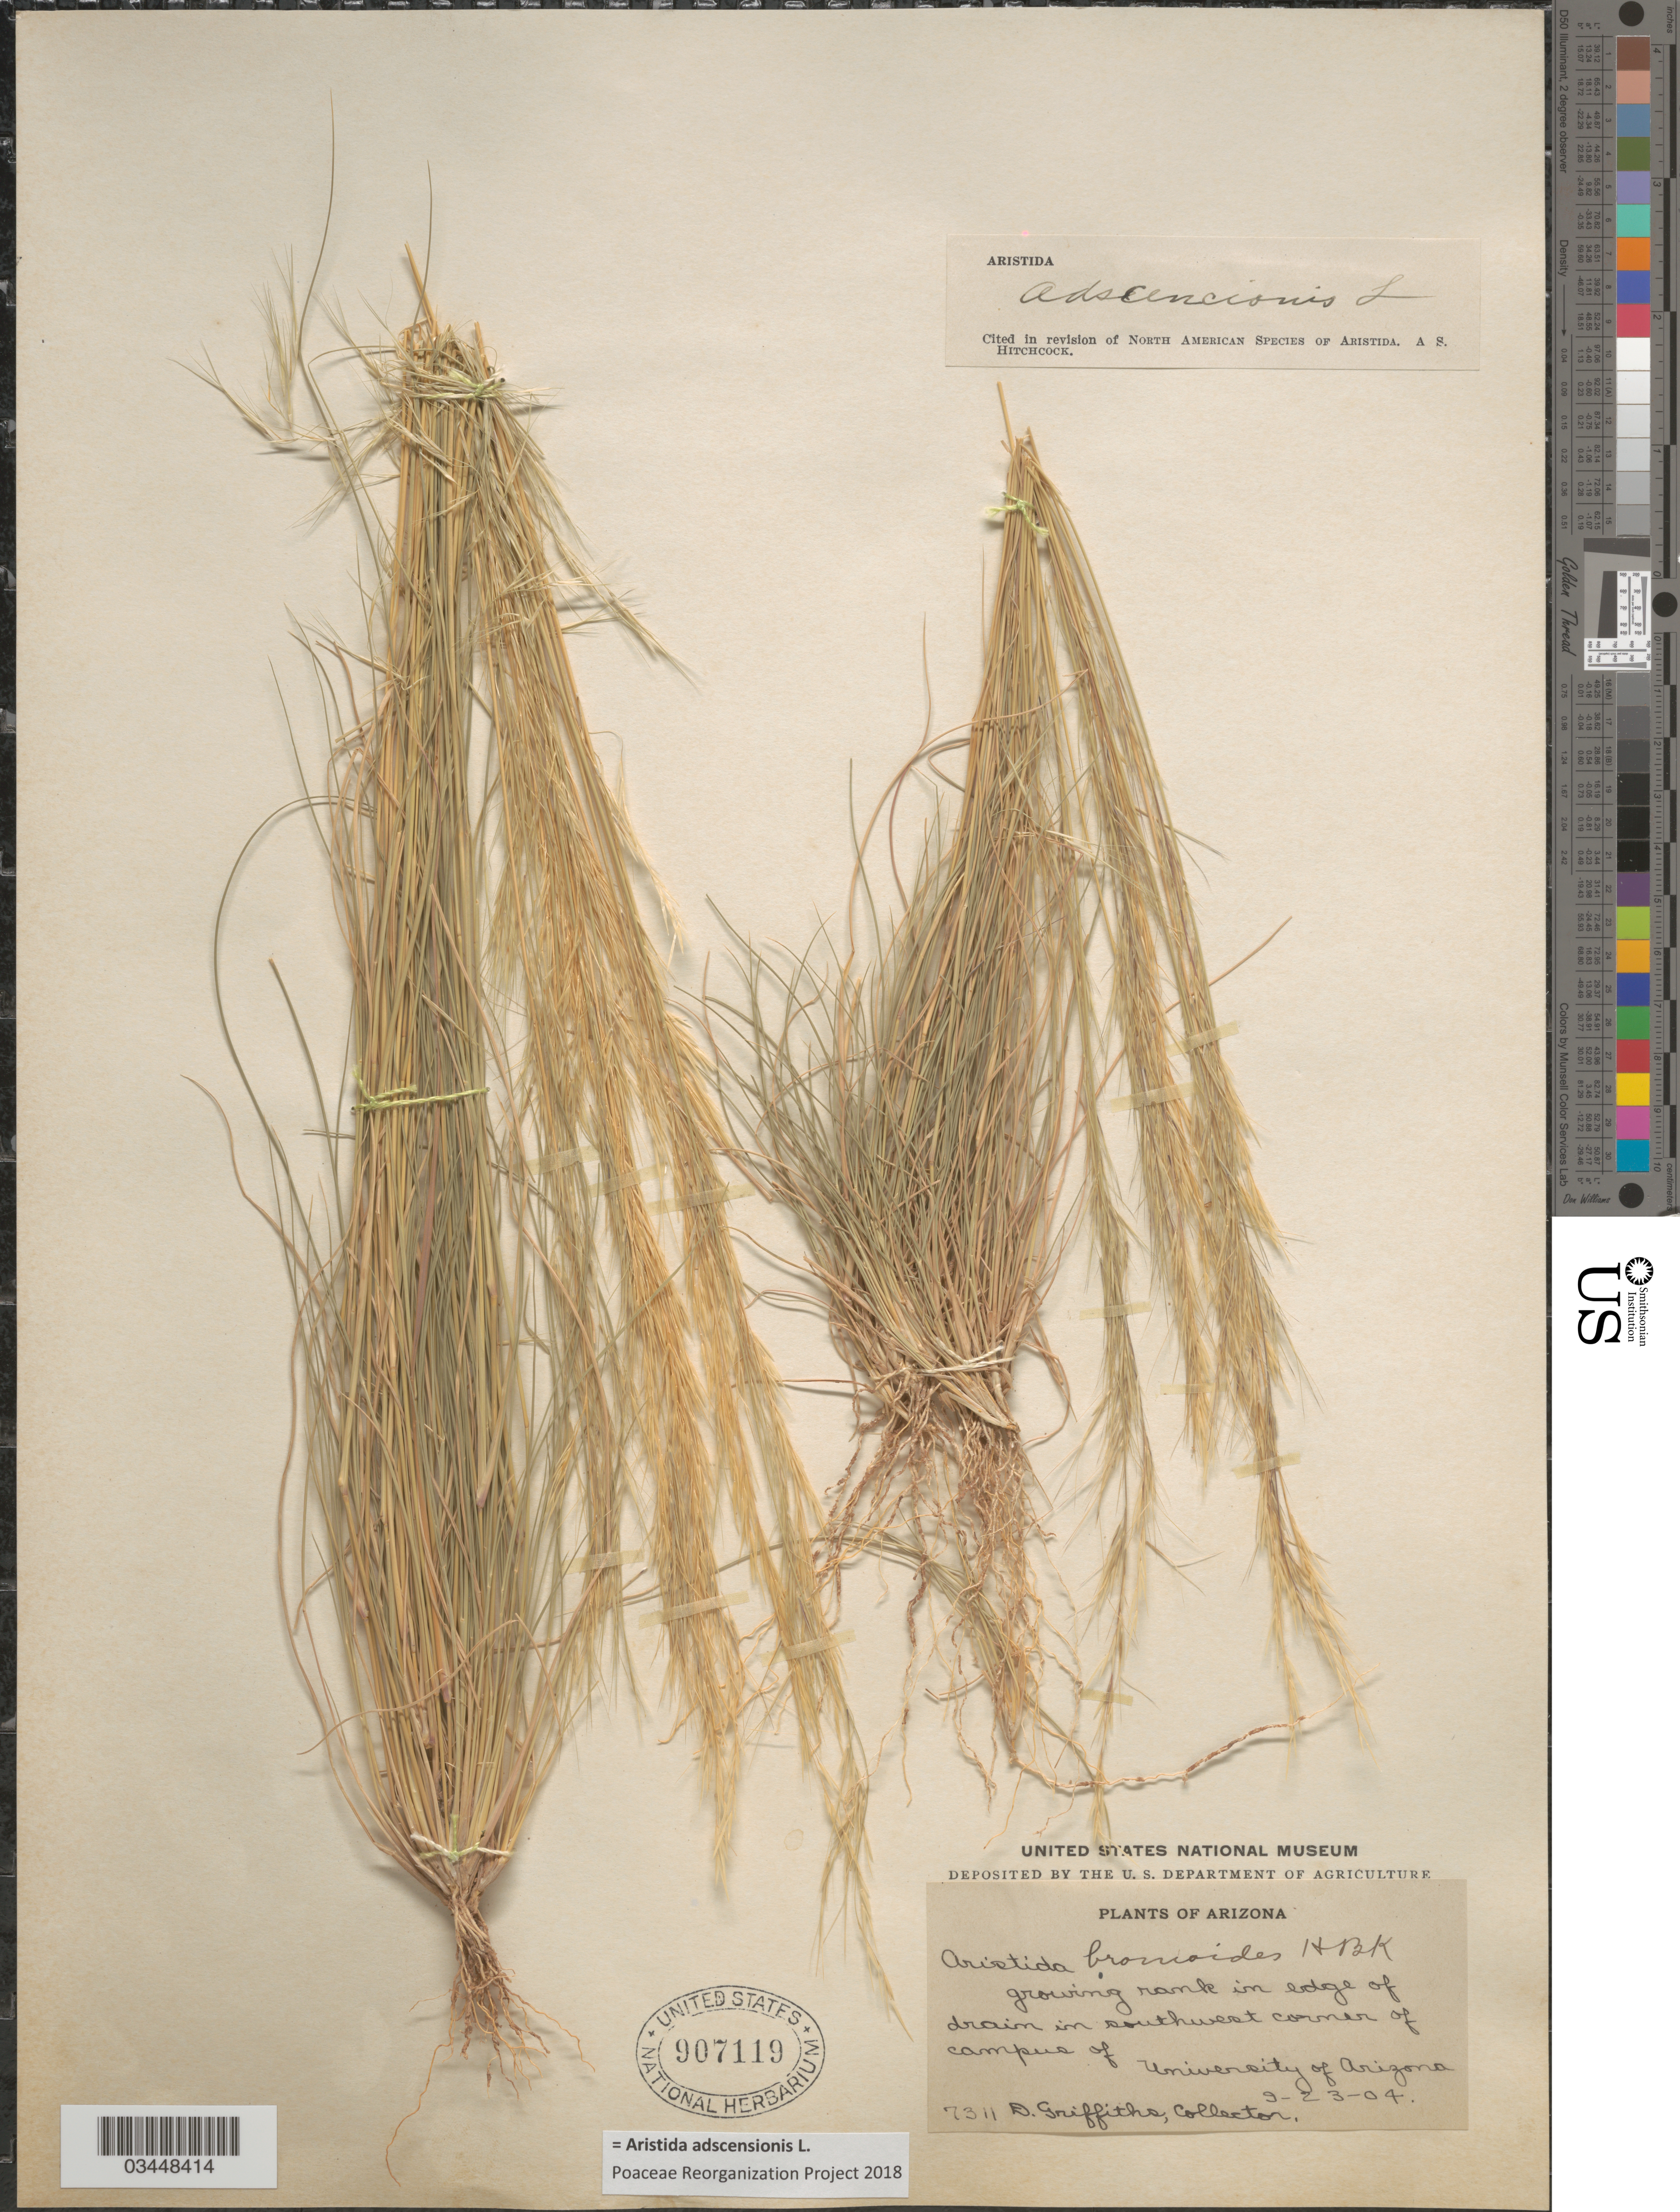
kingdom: Plantae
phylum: Tracheophyta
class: Liliopsida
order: Poales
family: Poaceae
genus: Aristida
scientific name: Aristida adscensionis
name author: L.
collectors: D. Griffiths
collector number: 7311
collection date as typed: Transcribed d/m/y: 23/9/4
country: United States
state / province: Arizona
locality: Growing rank in edge of drain in southwest corner of campus of University of Arizona.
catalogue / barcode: US 907119